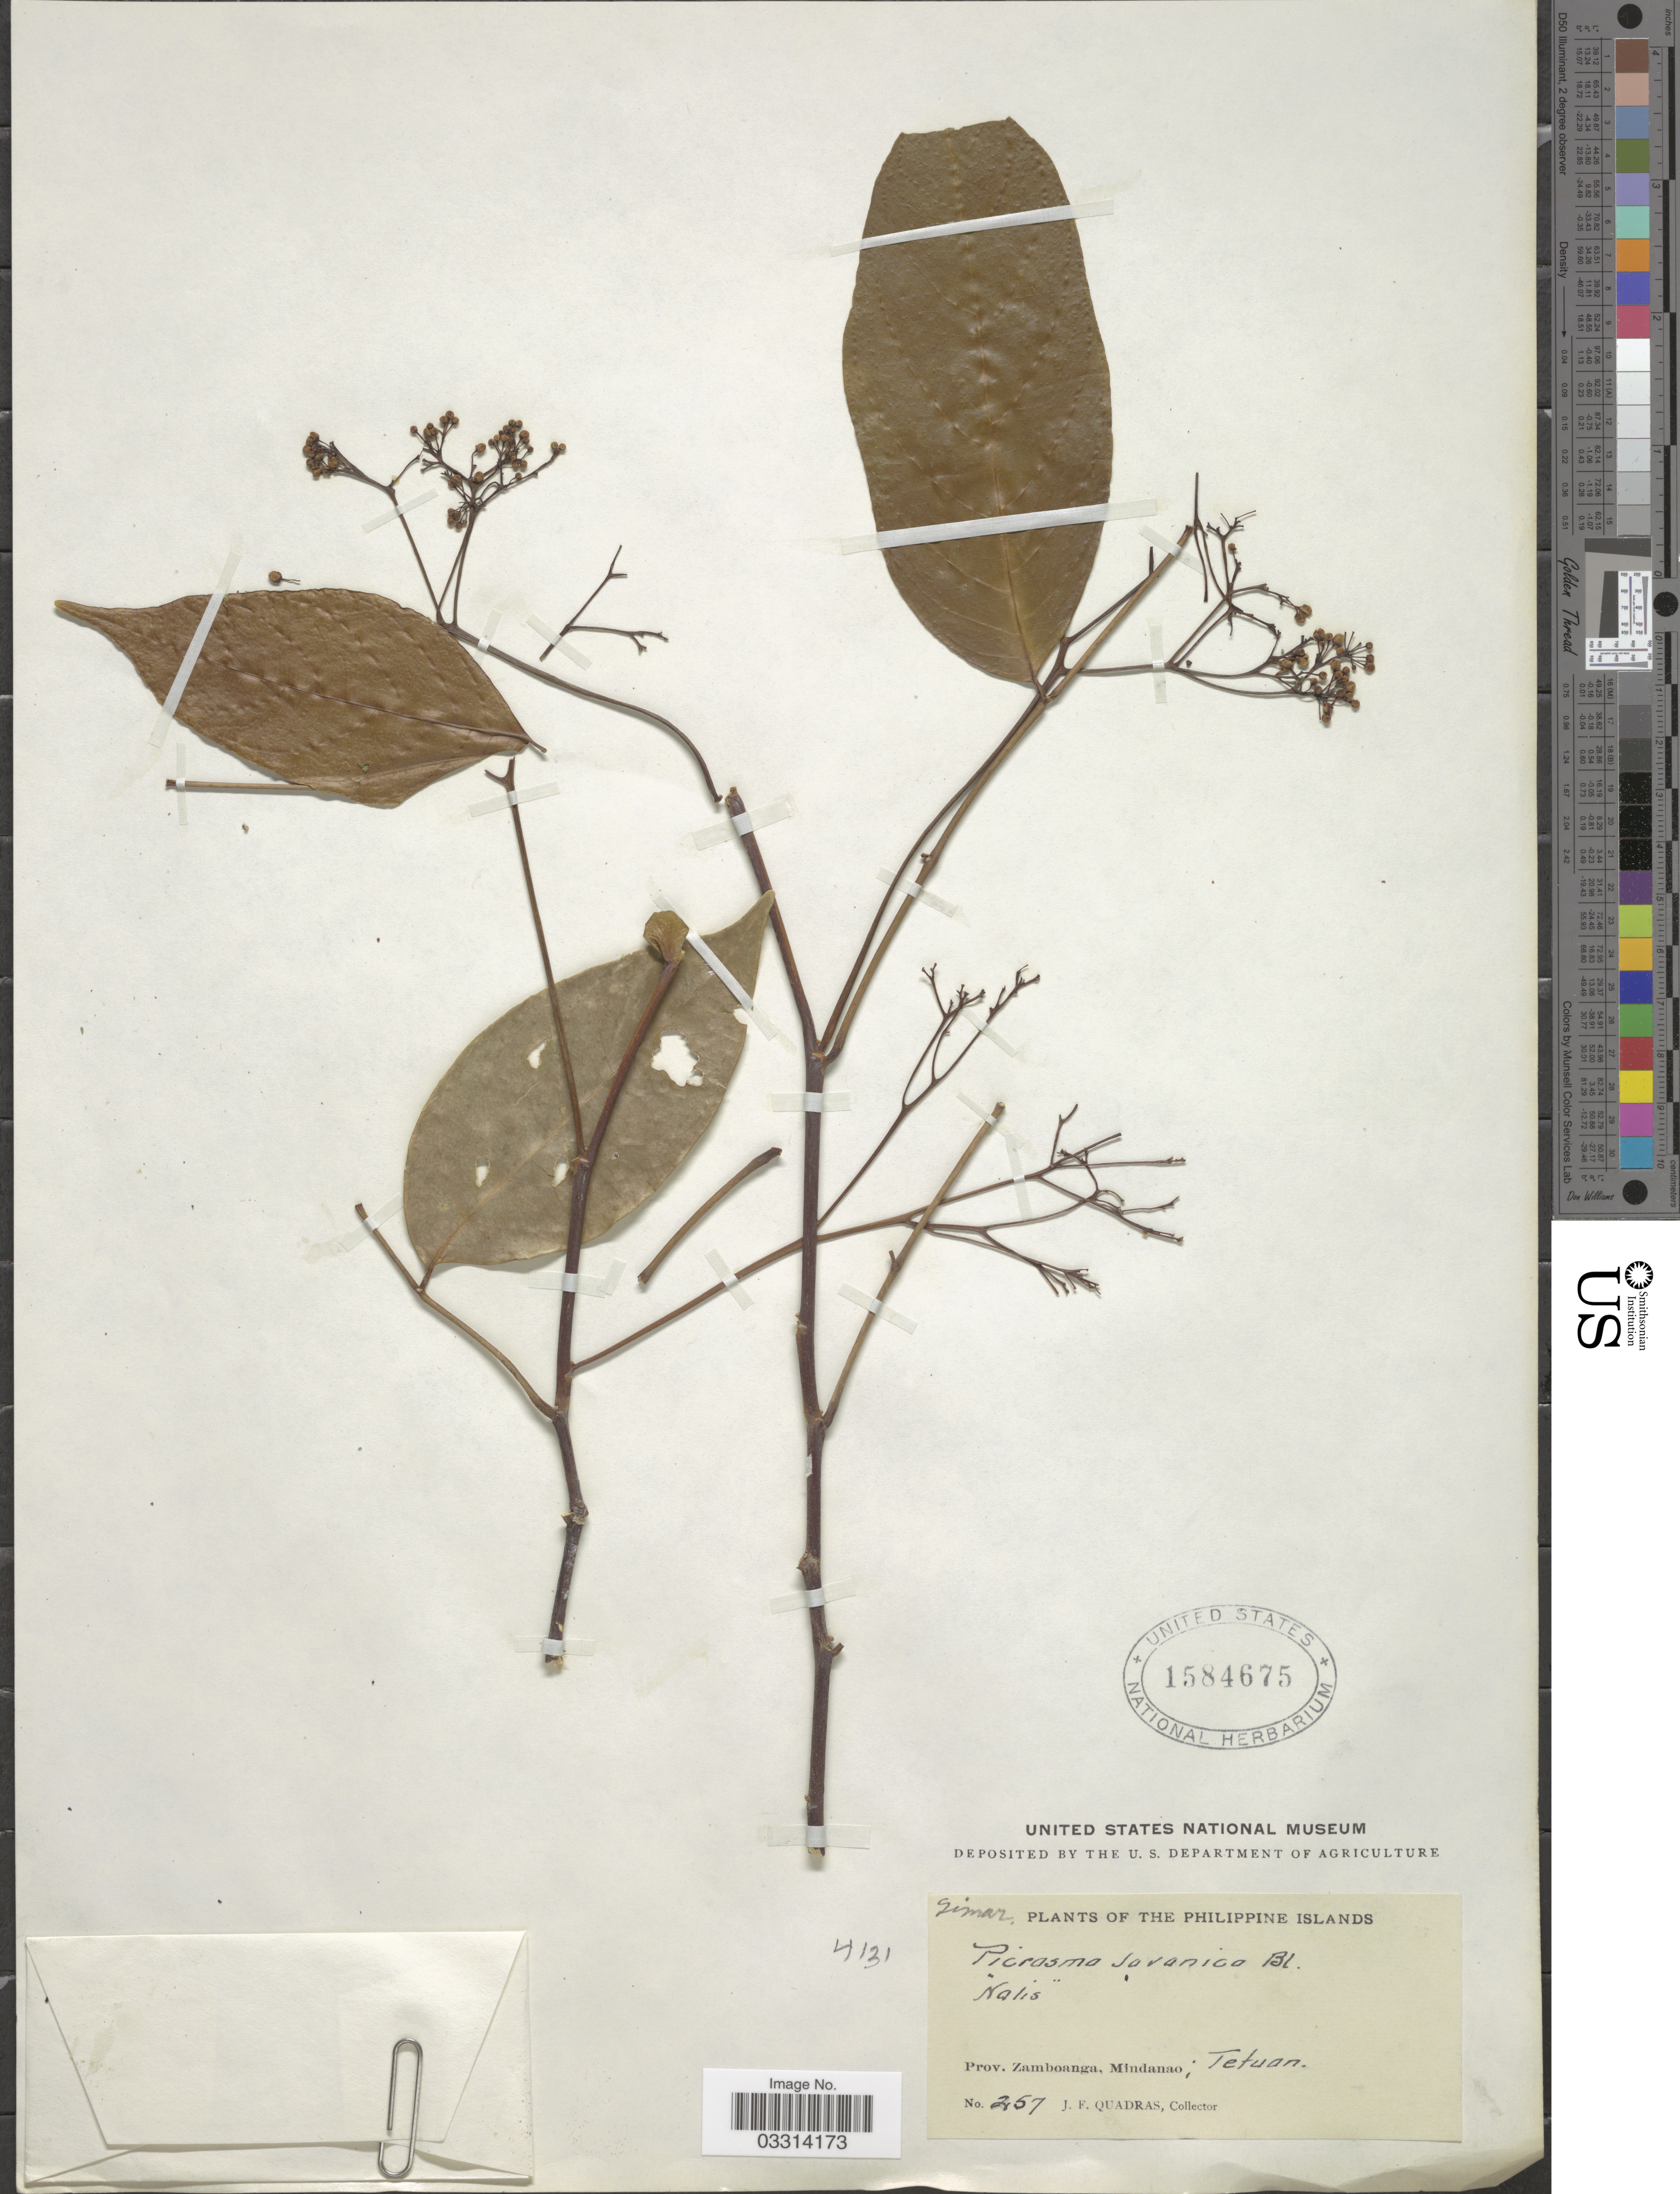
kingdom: Plantae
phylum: Tracheophyta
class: Magnoliopsida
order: Sapindales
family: Simaroubaceae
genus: Picrasma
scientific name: Picrasma javanica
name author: Blume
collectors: J. Quadras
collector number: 257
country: Philippines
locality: Prov. Zamboanga, Mindanao; Tetuan.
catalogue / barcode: US 1584675